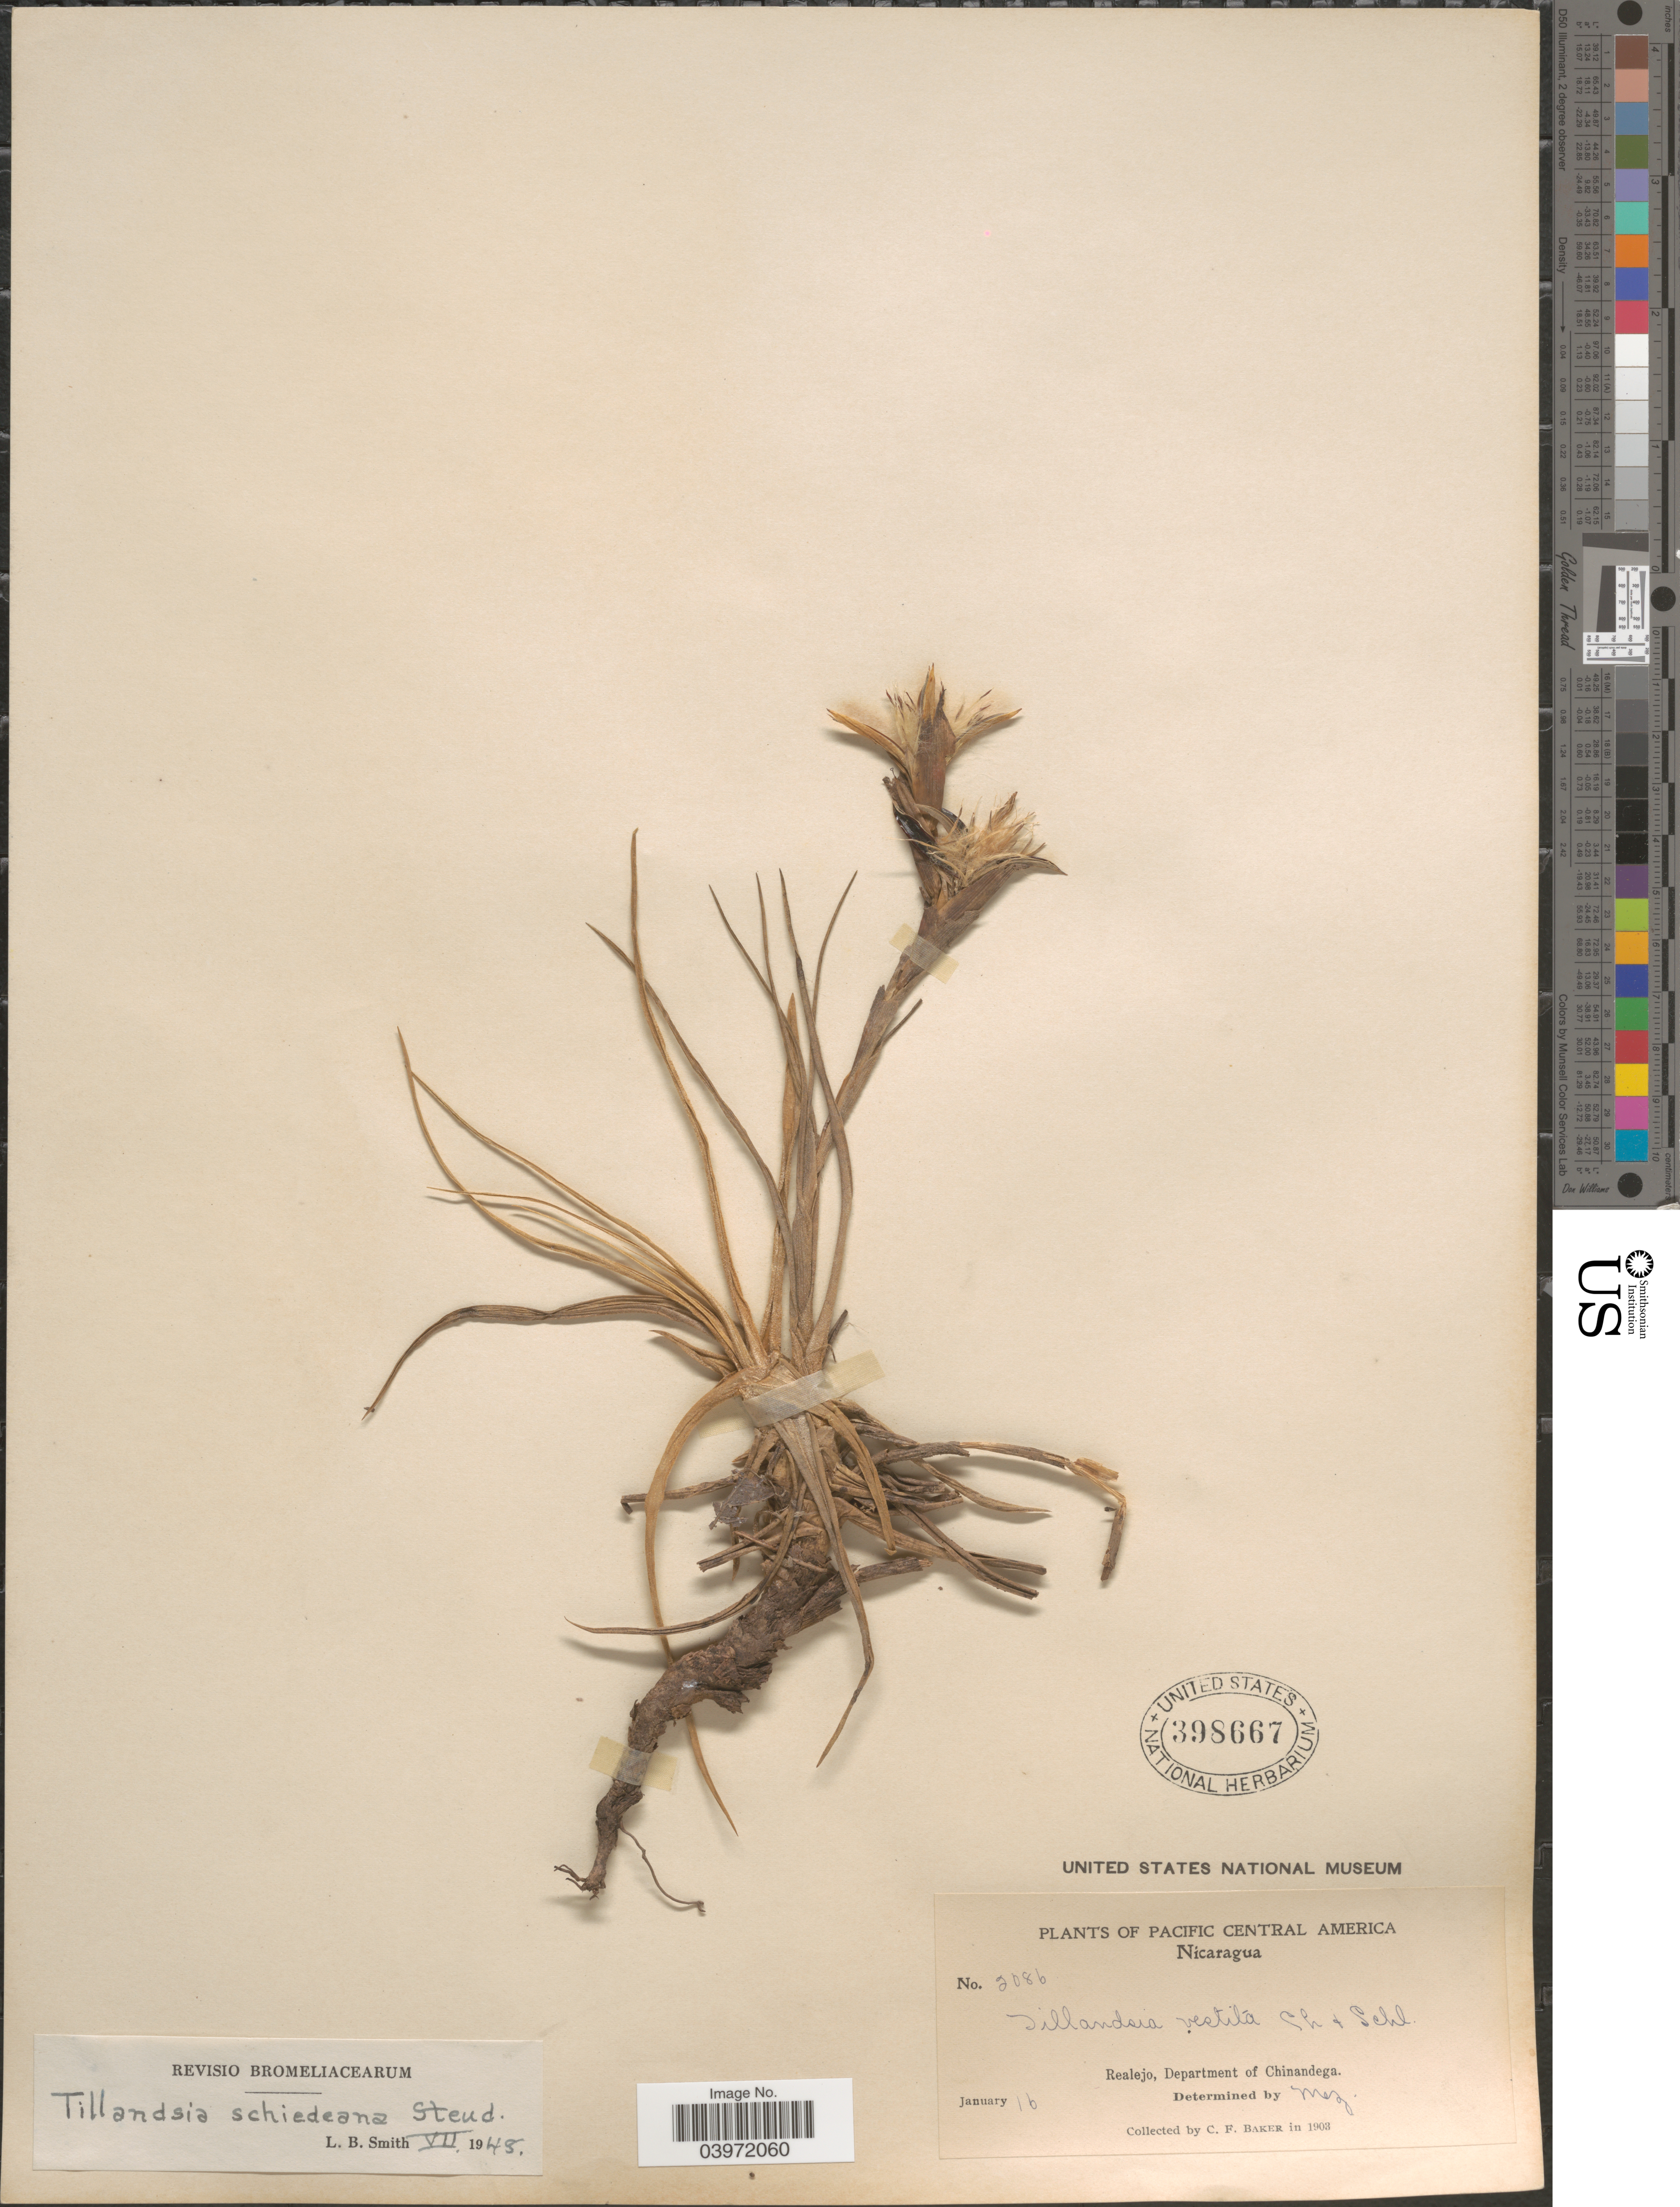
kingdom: Plantae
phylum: Tracheophyta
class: Liliopsida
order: Poales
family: Bromeliaceae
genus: Tillandsia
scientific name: Tillandsia schiedeana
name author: Steud.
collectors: C. F. Baker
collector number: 2086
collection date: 1903-01-16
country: Nicaragua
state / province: Chinandega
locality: Pacific Central America. Realejo, Department of Chinandega.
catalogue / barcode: US 398667